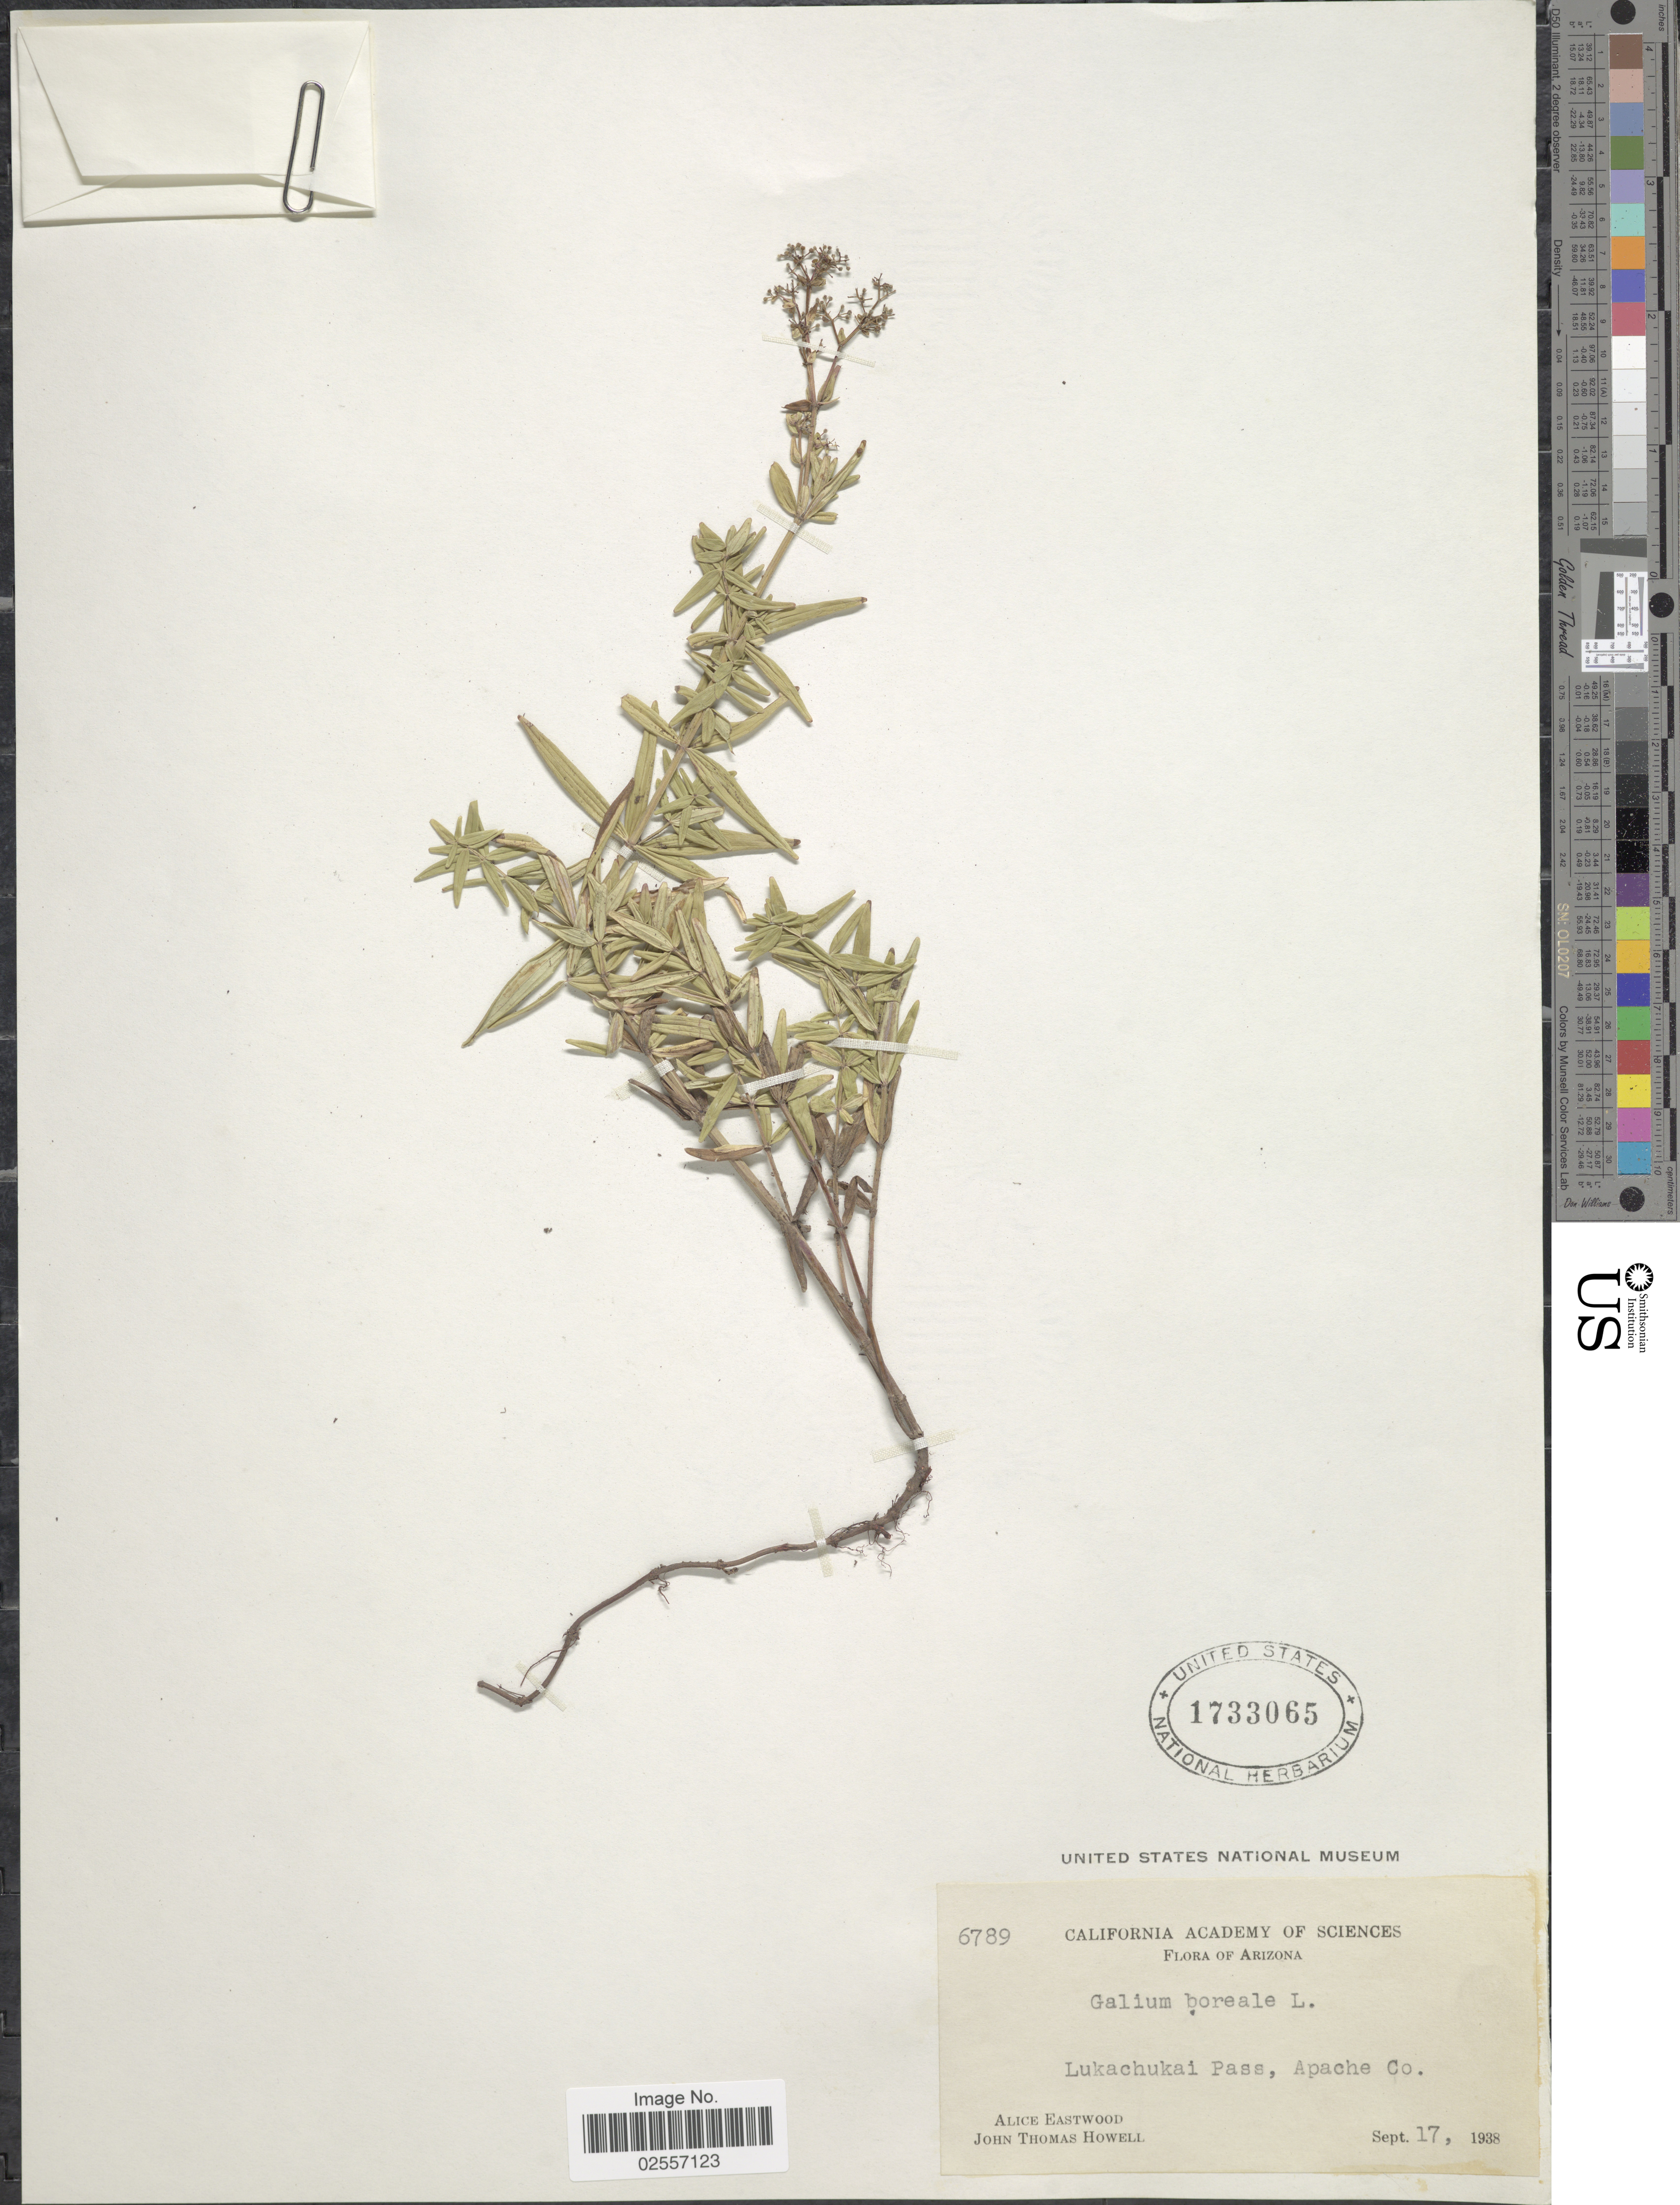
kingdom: Plantae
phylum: Tracheophyta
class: Magnoliopsida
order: Gentianales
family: Rubiaceae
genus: Galium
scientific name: Galium boreale L.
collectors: A. Eastwood & J. T. Howell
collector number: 6789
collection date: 1938-09-17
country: United States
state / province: Arizona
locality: Lukachukai Pass, Apache Co.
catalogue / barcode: US 1733065